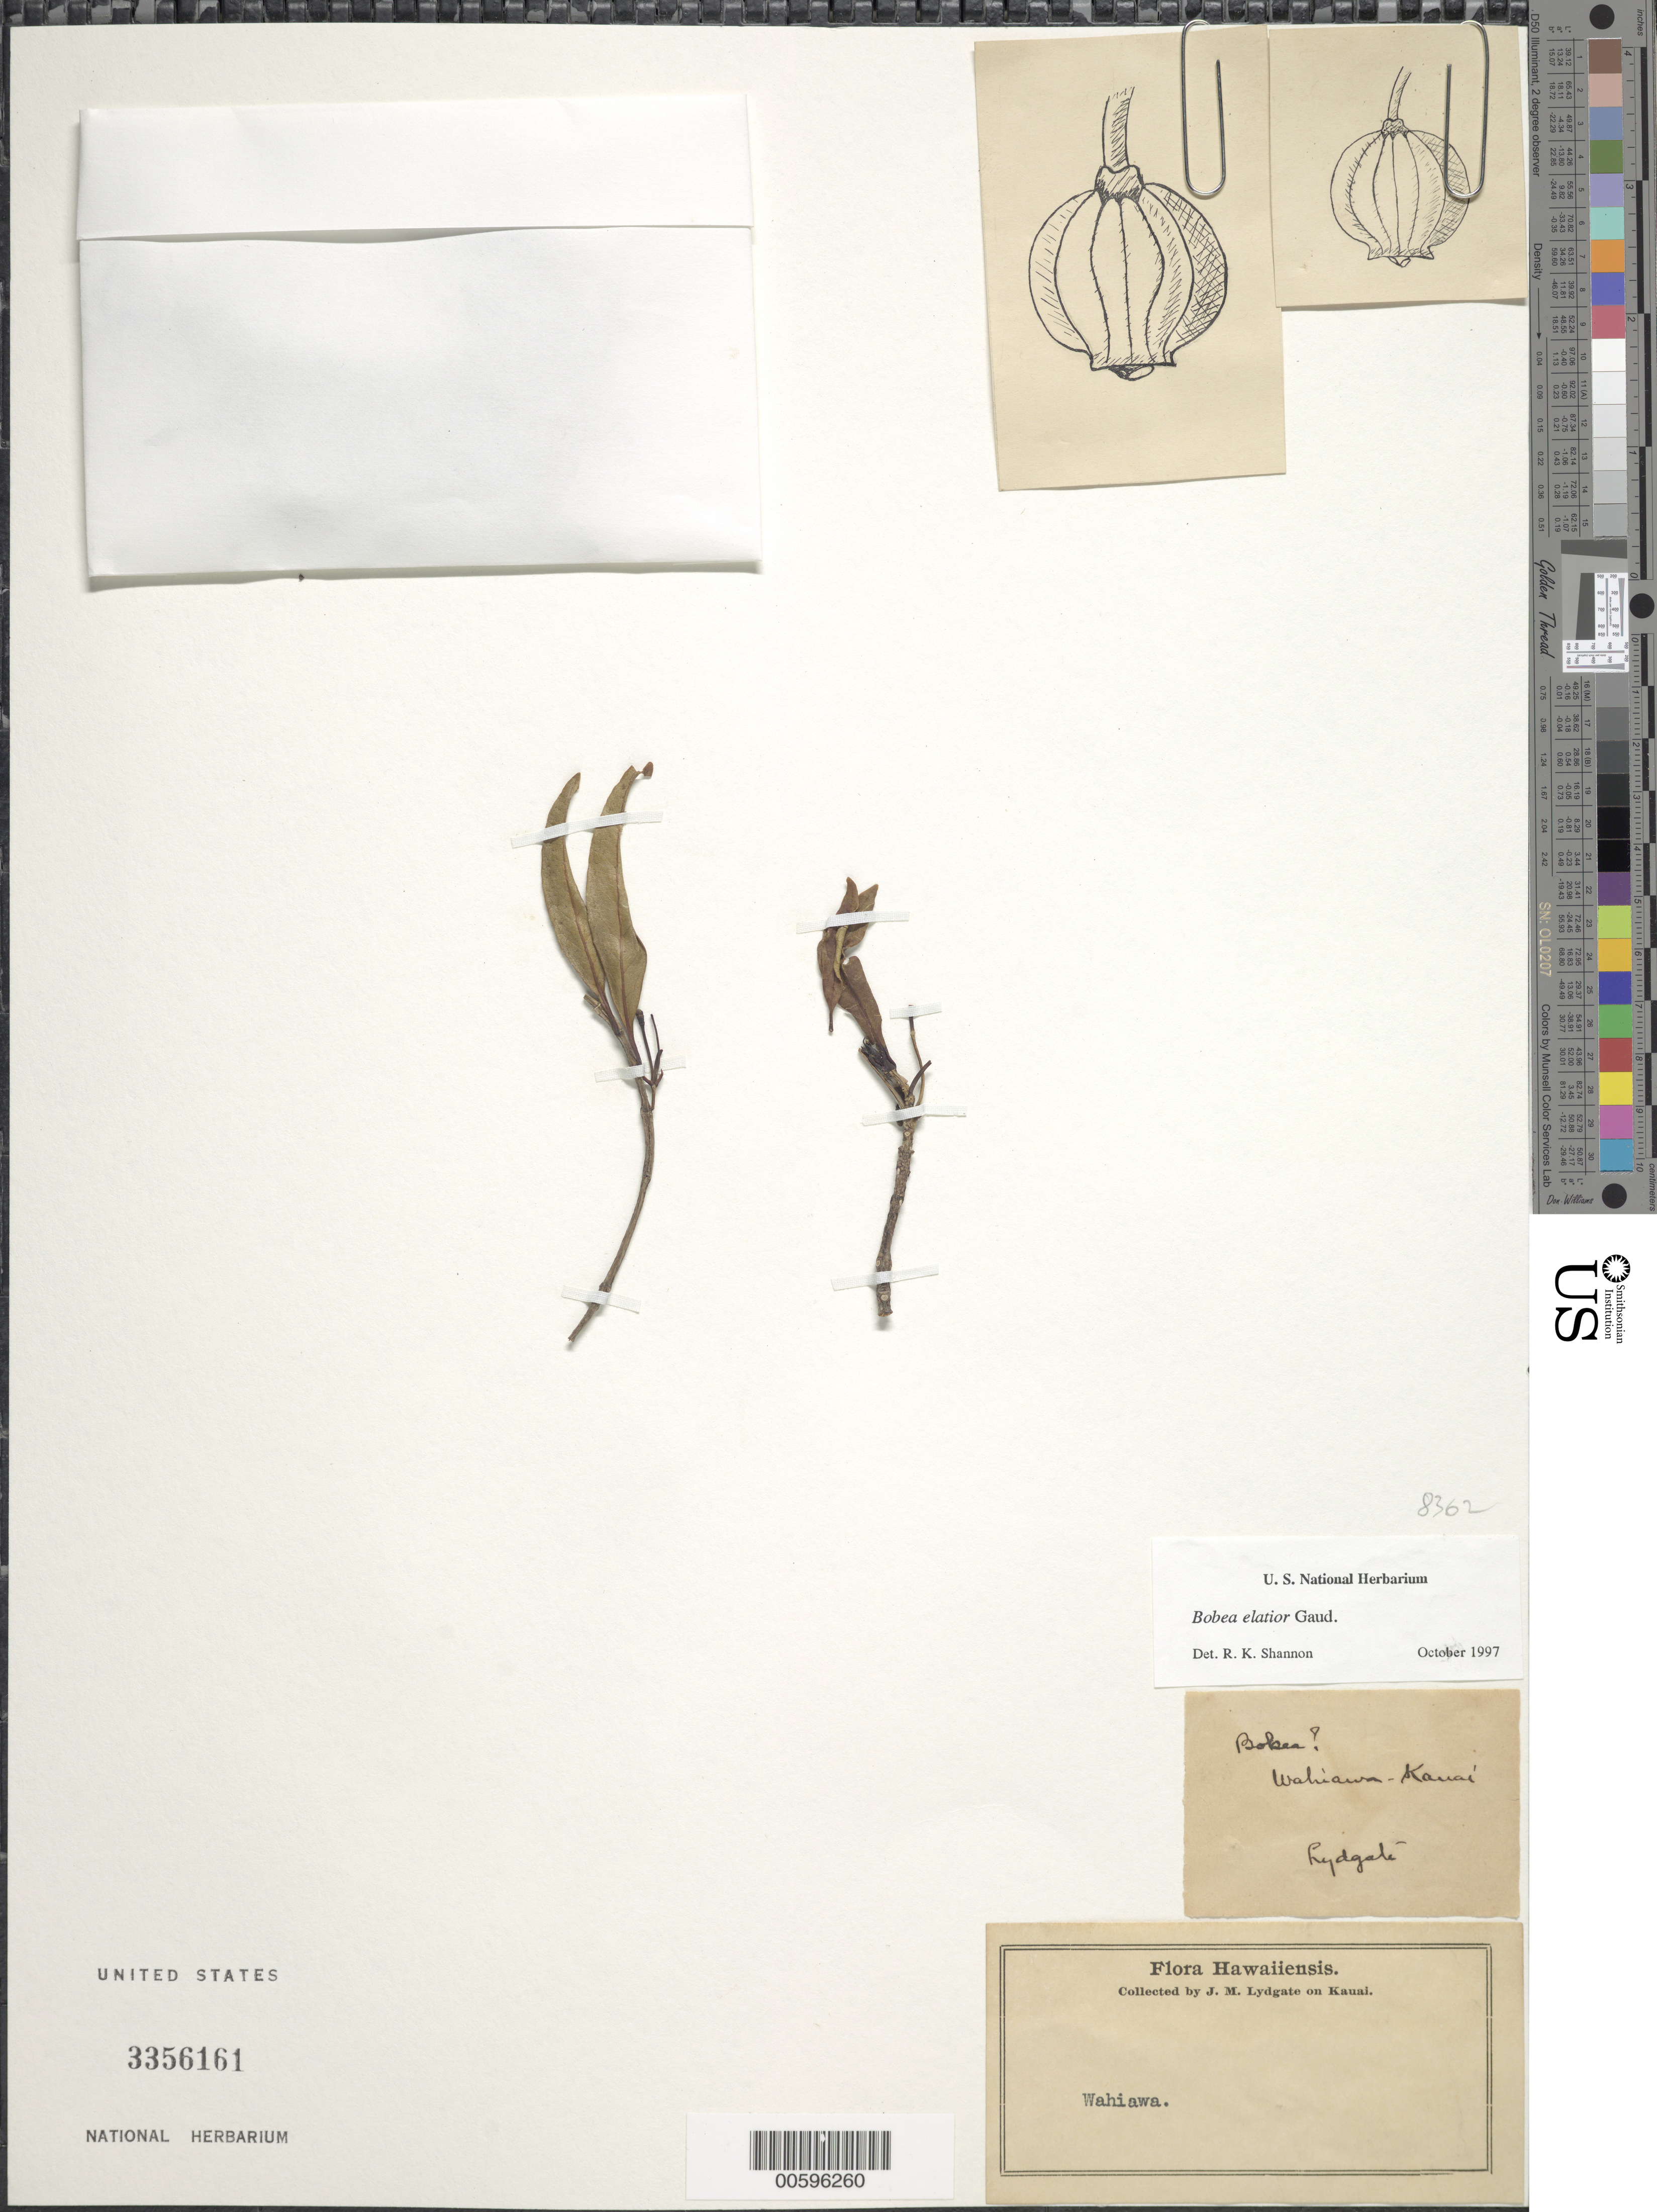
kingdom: Plantae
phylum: Tracheophyta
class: Magnoliopsida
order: Gentianales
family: Rubiaceae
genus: Bobea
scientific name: Bobea elatior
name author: Gaudich.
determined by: Shannon, R. K., (UNITED STATES)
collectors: J. Lydgate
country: United States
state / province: Hawaii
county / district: Kauai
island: Kaua'i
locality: Wahiawa Mts.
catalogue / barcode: US 3356161